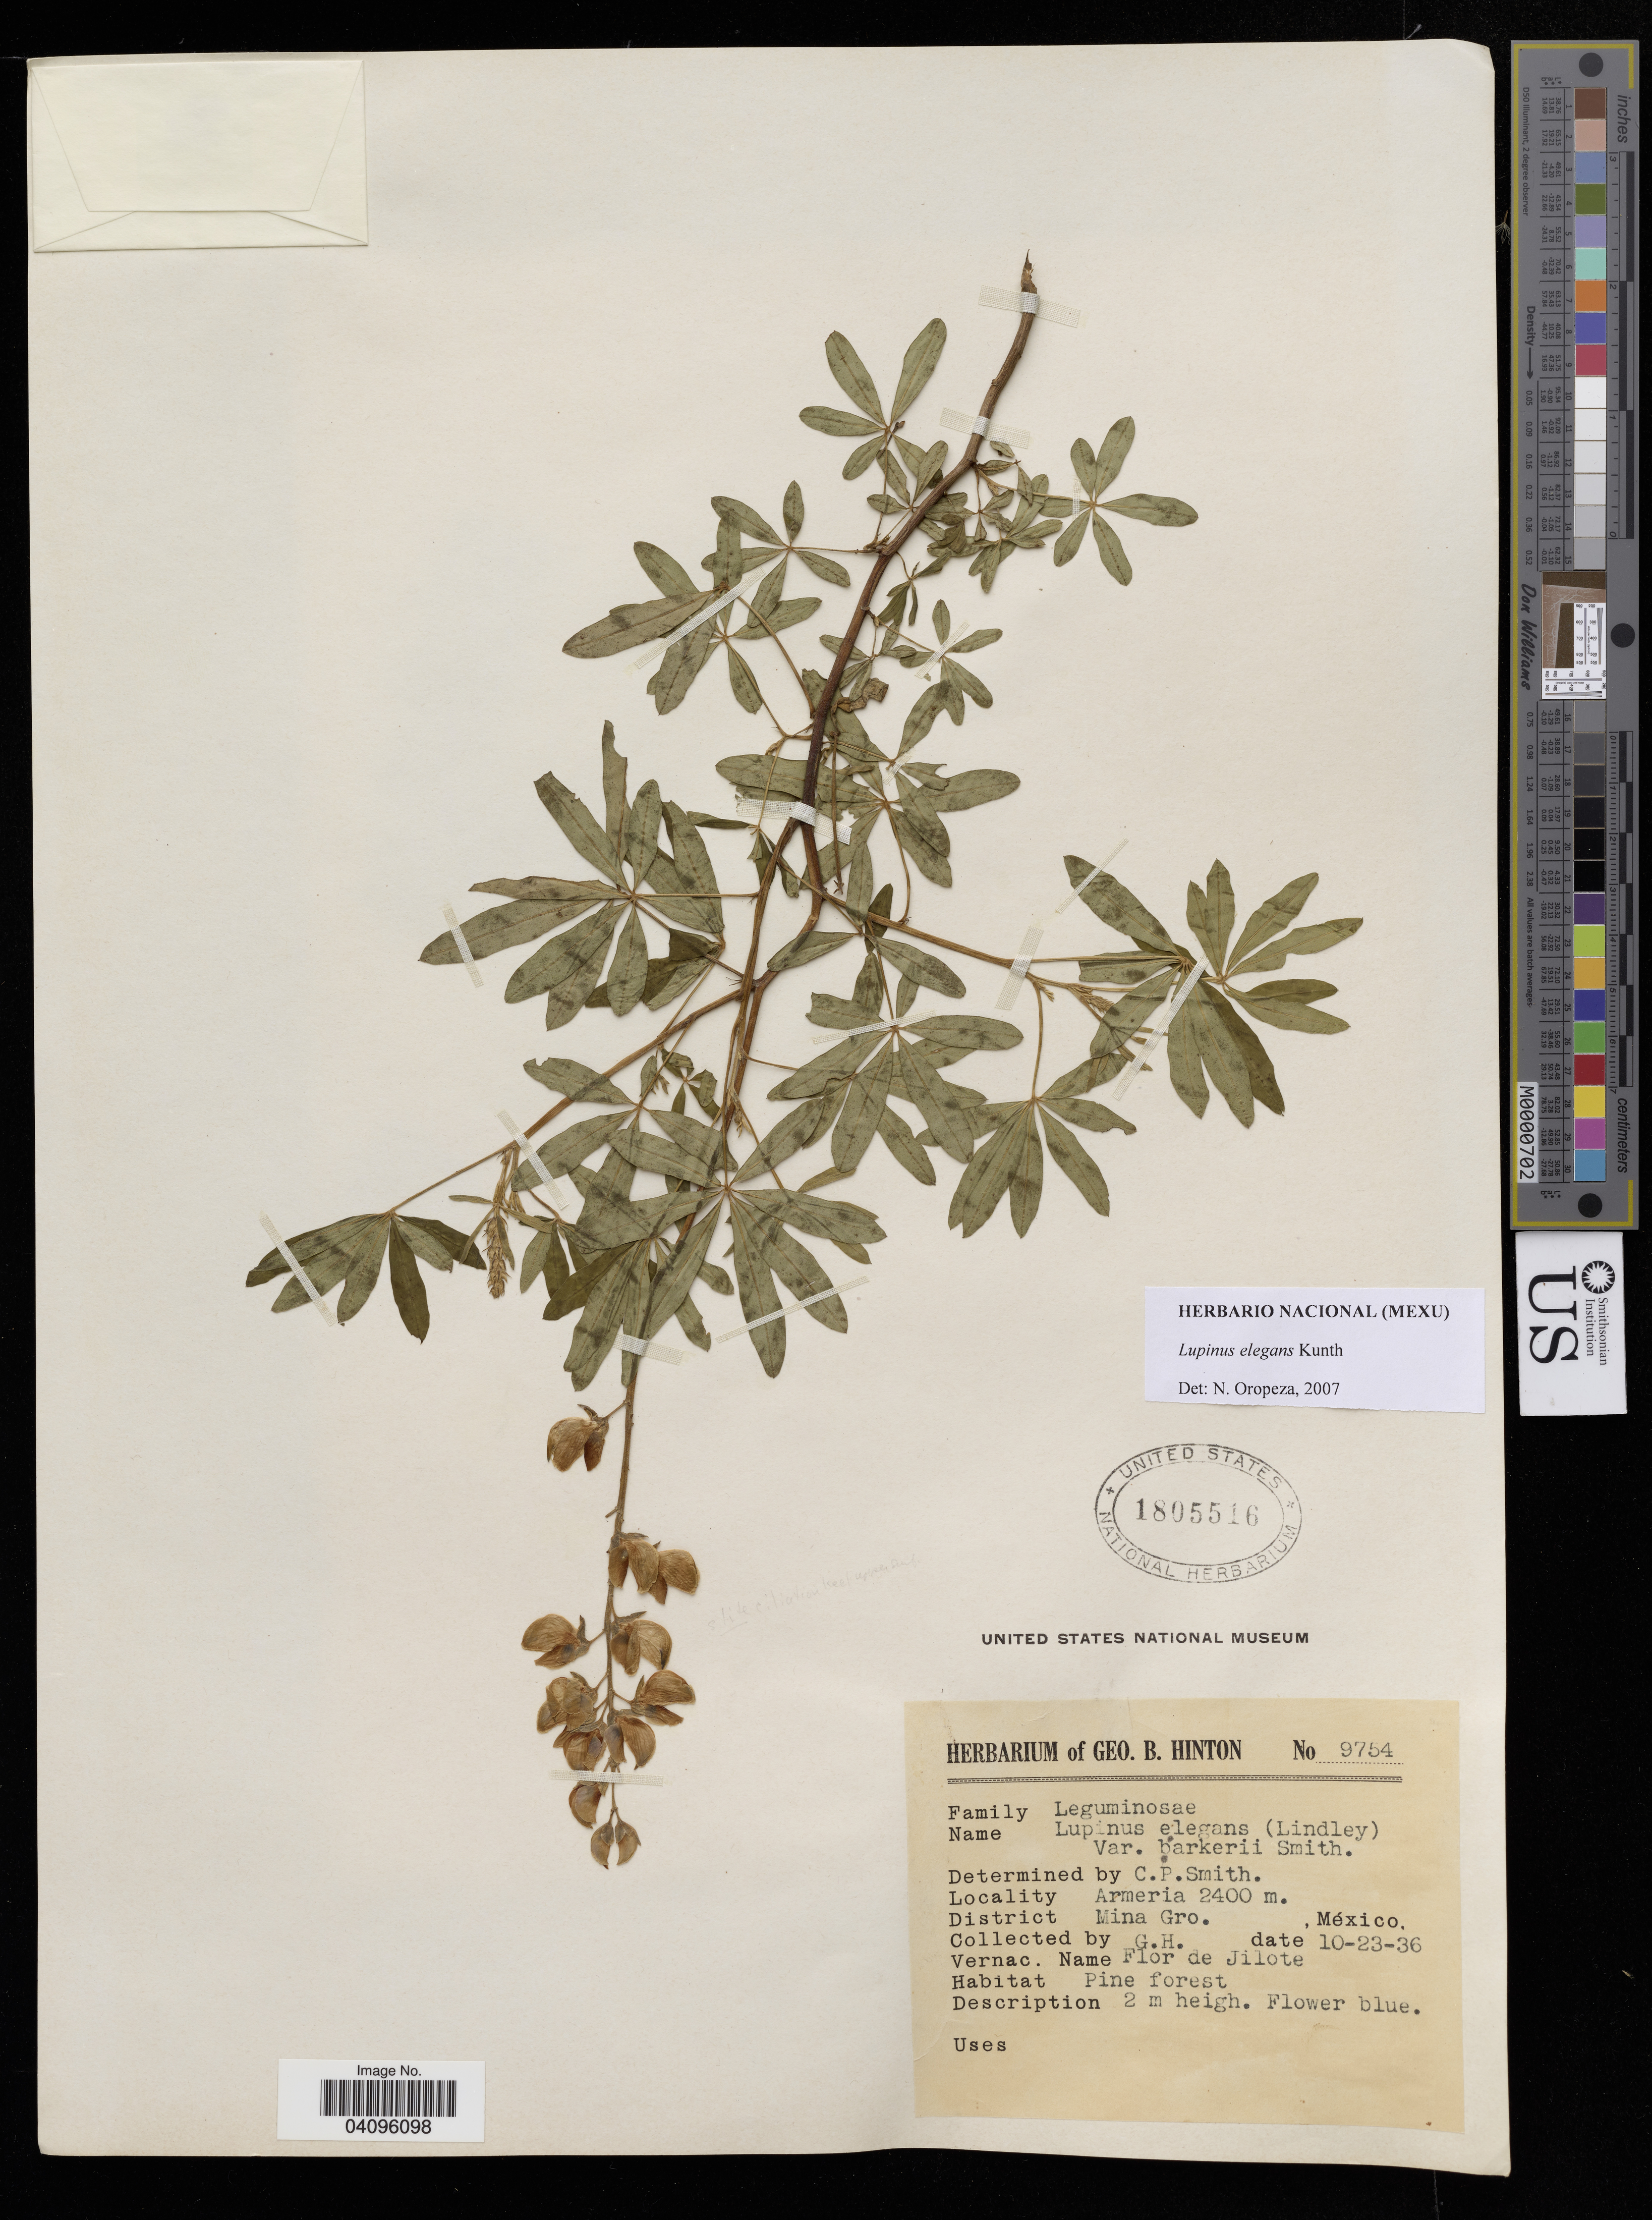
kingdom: Plantae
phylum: Tracheophyta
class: Magnoliopsida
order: Fabales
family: Fabaceae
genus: Lupinus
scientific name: Lupinus elegans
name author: Kunth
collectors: G. B. Hinton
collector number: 9754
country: Mexico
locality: Armeria, Mina Gro.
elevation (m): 2400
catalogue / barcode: US 1805516